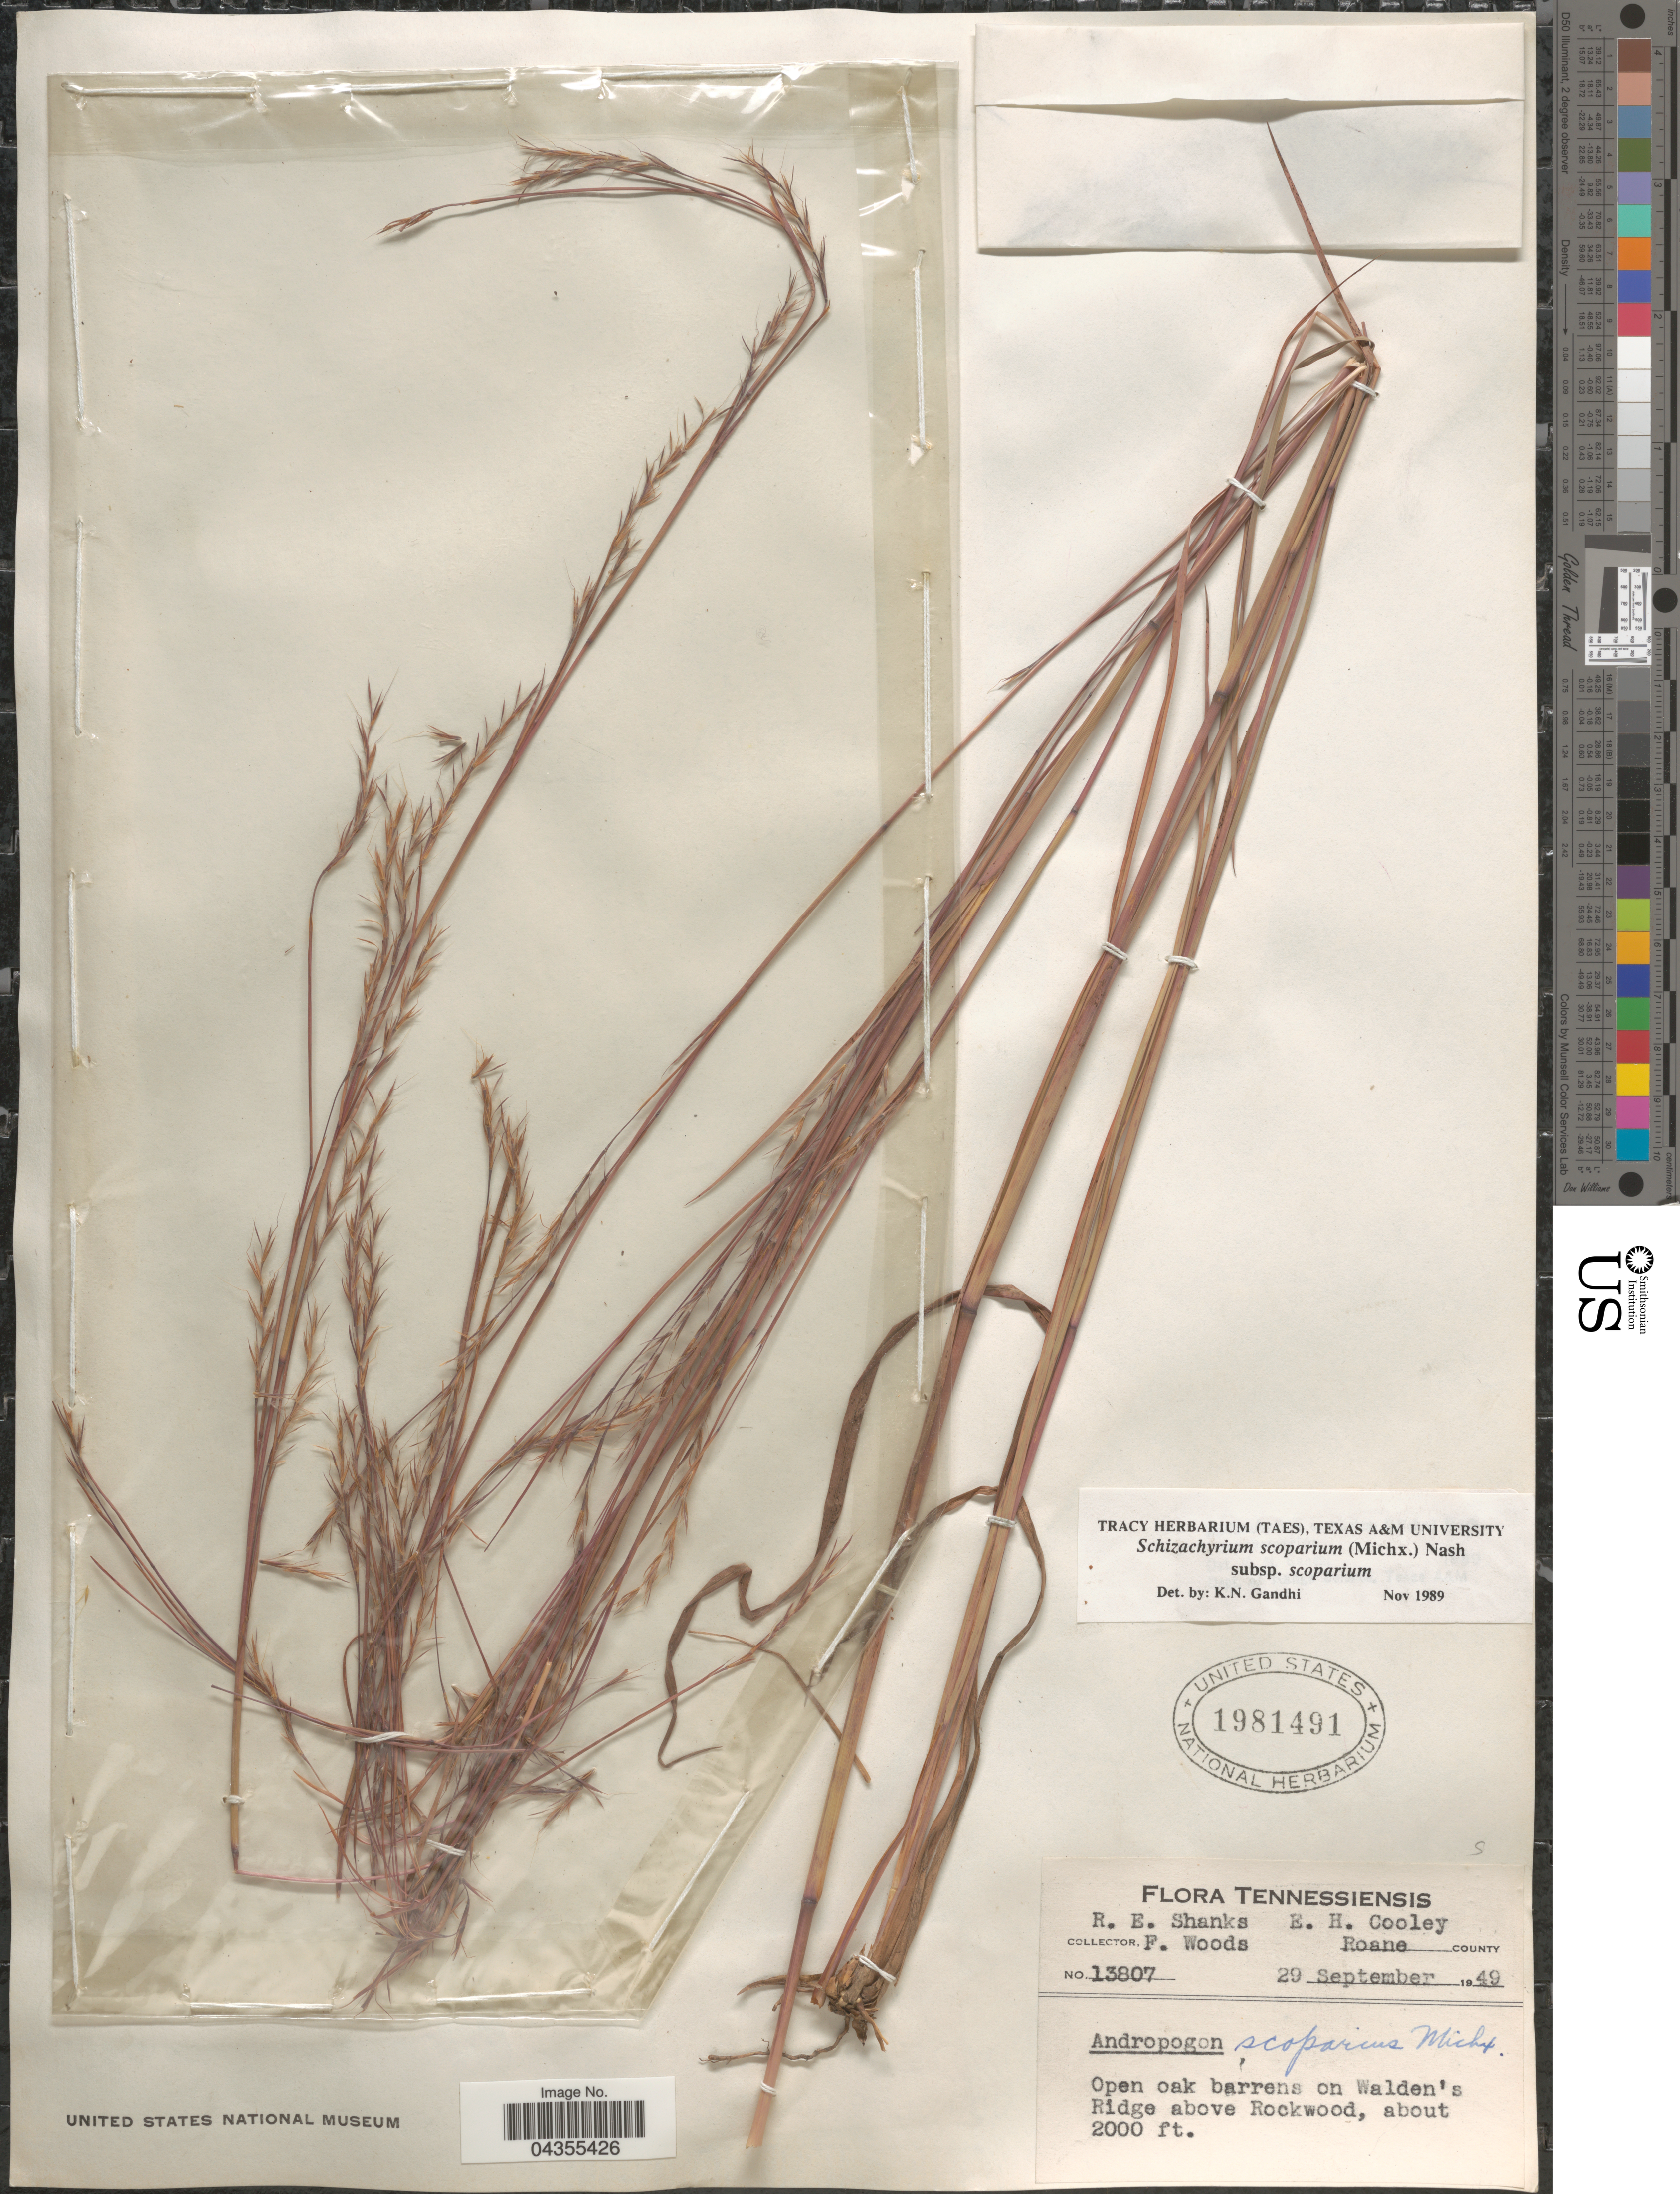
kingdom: Plantae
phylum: Tracheophyta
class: Liliopsida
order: Poales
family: Poaceae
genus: Schizachyrium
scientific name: Schizachyrium scoparium var. scoparium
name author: (Michx.) Nash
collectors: R. Shanks, E. H. Cooley & F. Woods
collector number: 13807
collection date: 1949-09-29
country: United States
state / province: Tennessee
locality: Roane County. Open oak barrens on Walden's Ridge above Rockwood.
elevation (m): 610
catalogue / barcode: US 1981491